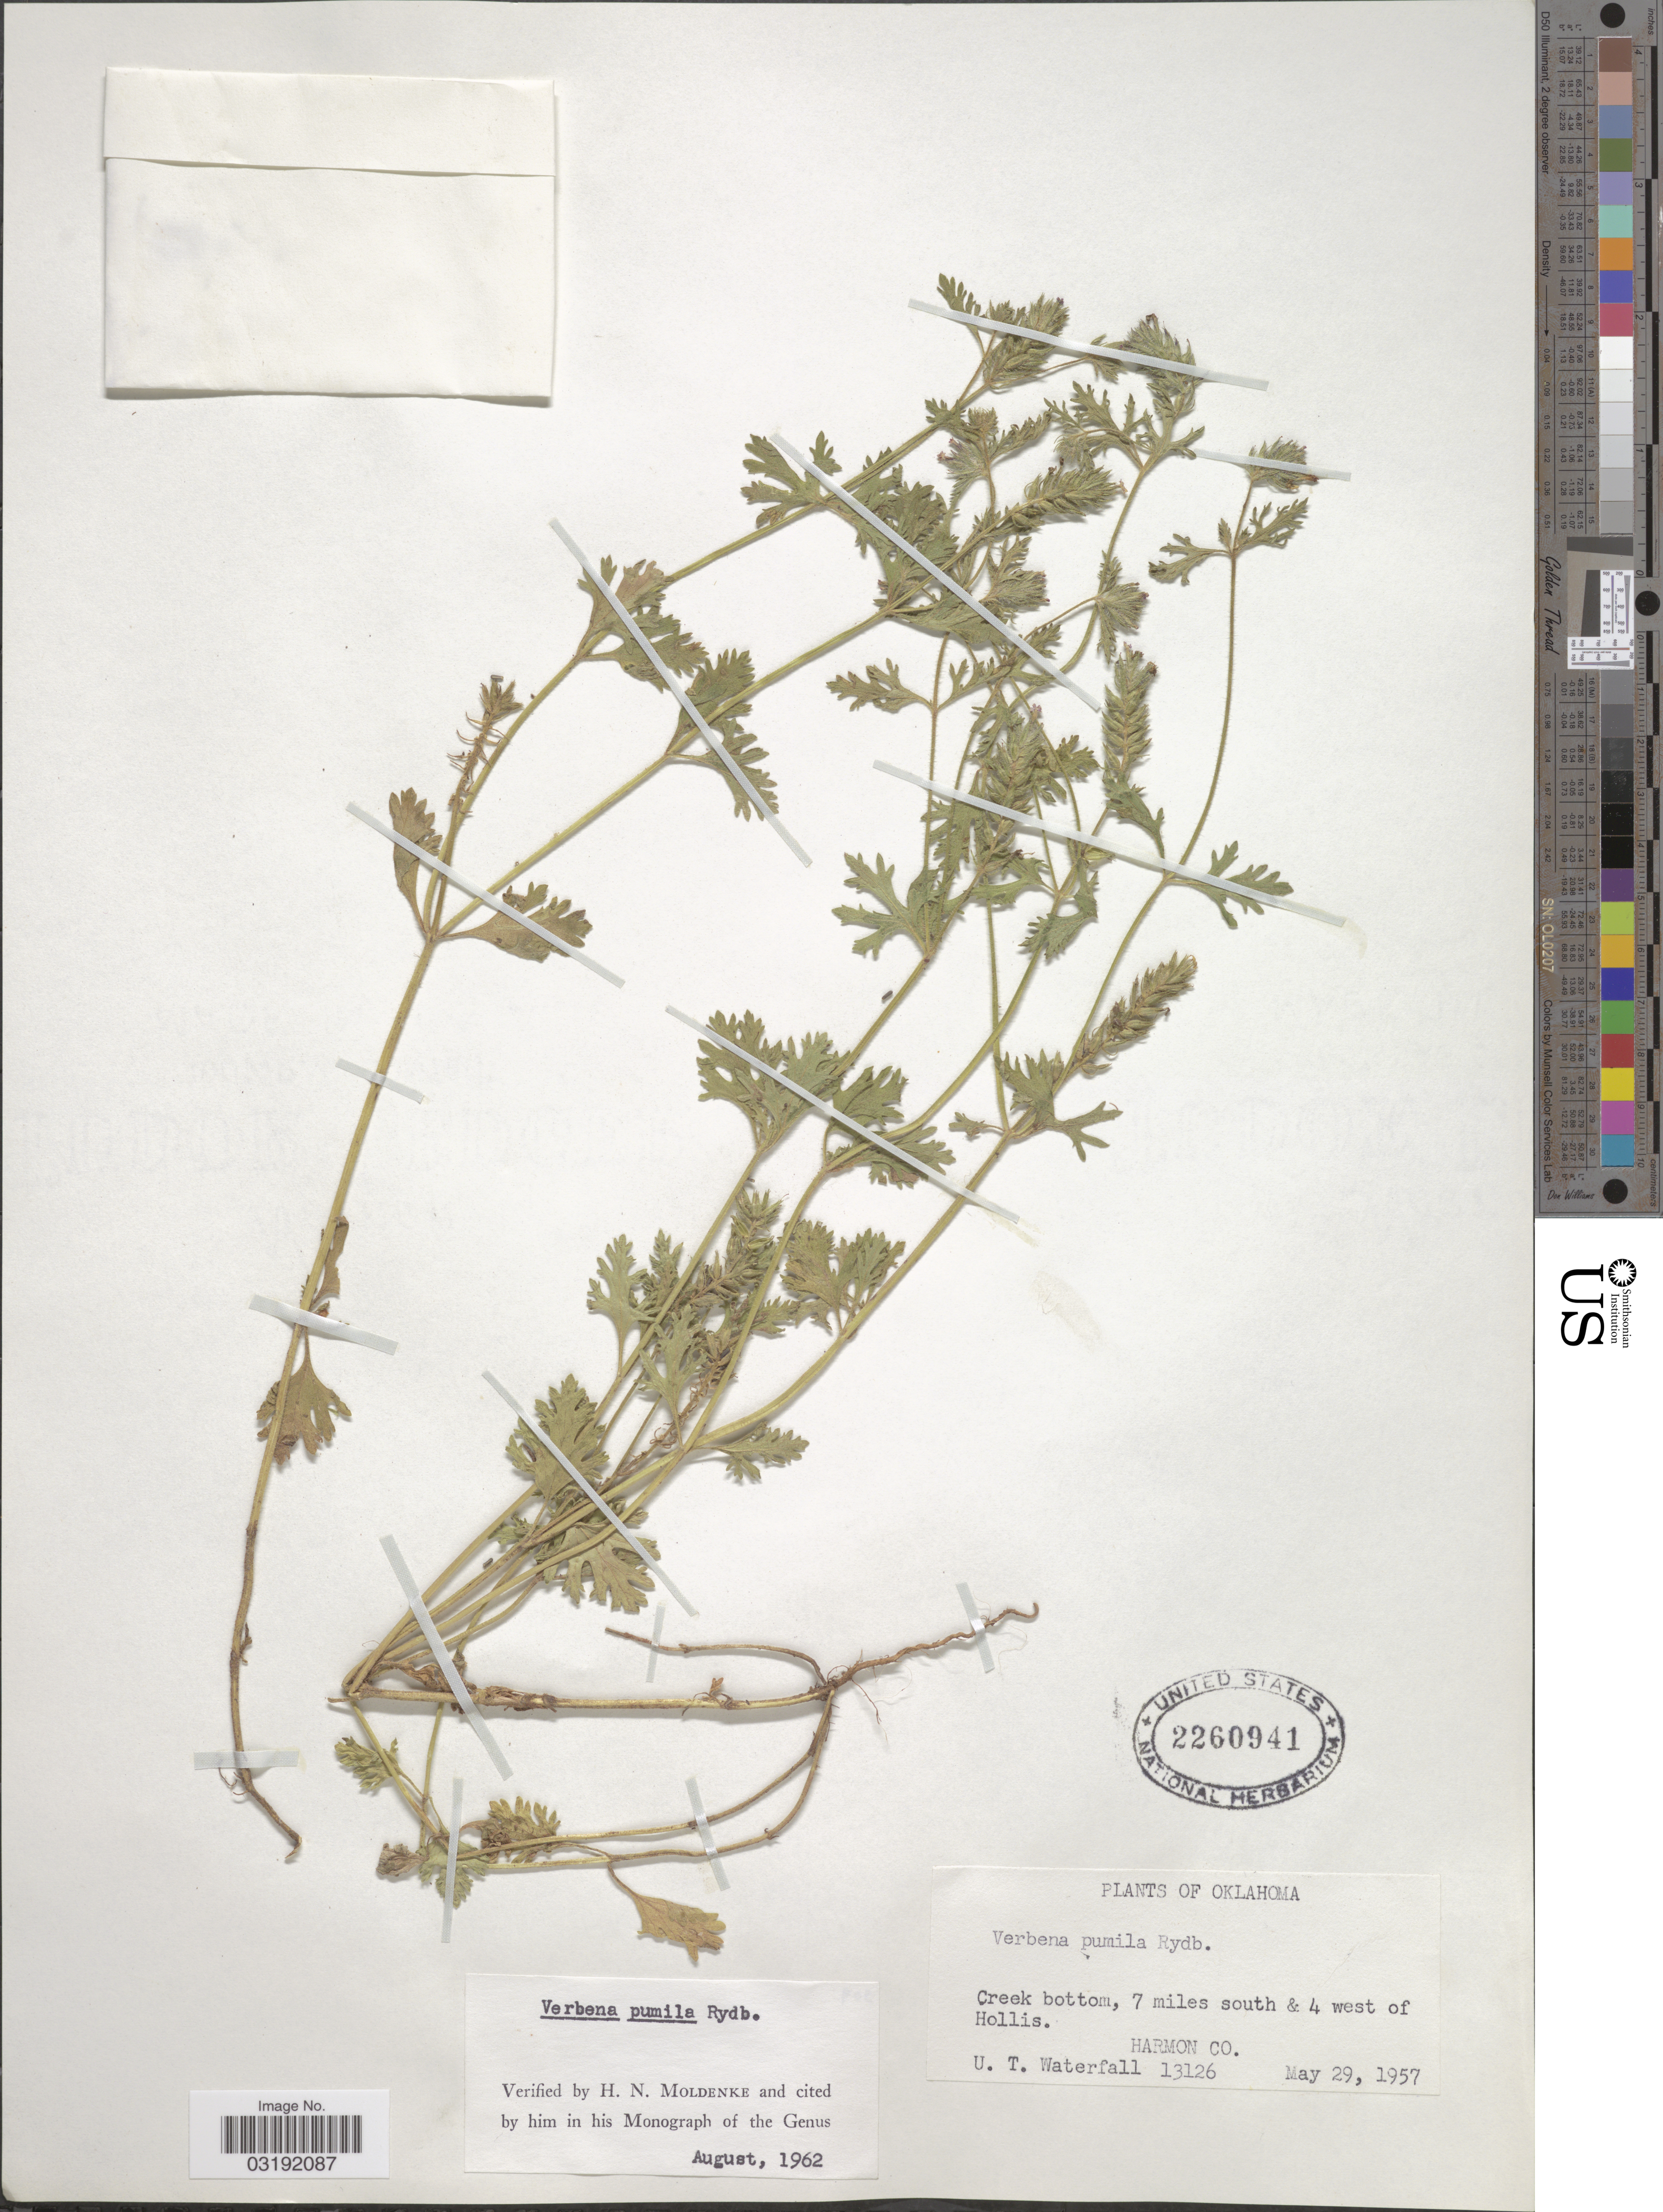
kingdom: Plantae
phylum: Tracheophyta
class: Magnoliopsida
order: Lamiales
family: Verbenaceae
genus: Verbena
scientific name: Verbena pumila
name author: Rydb.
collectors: U. T. Waterfall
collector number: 13126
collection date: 1957-05-29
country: United States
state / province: Oklahoma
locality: Creek bottom, 7 miles south & 4 west of Hollis. Harmon Co.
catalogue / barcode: US 2260941